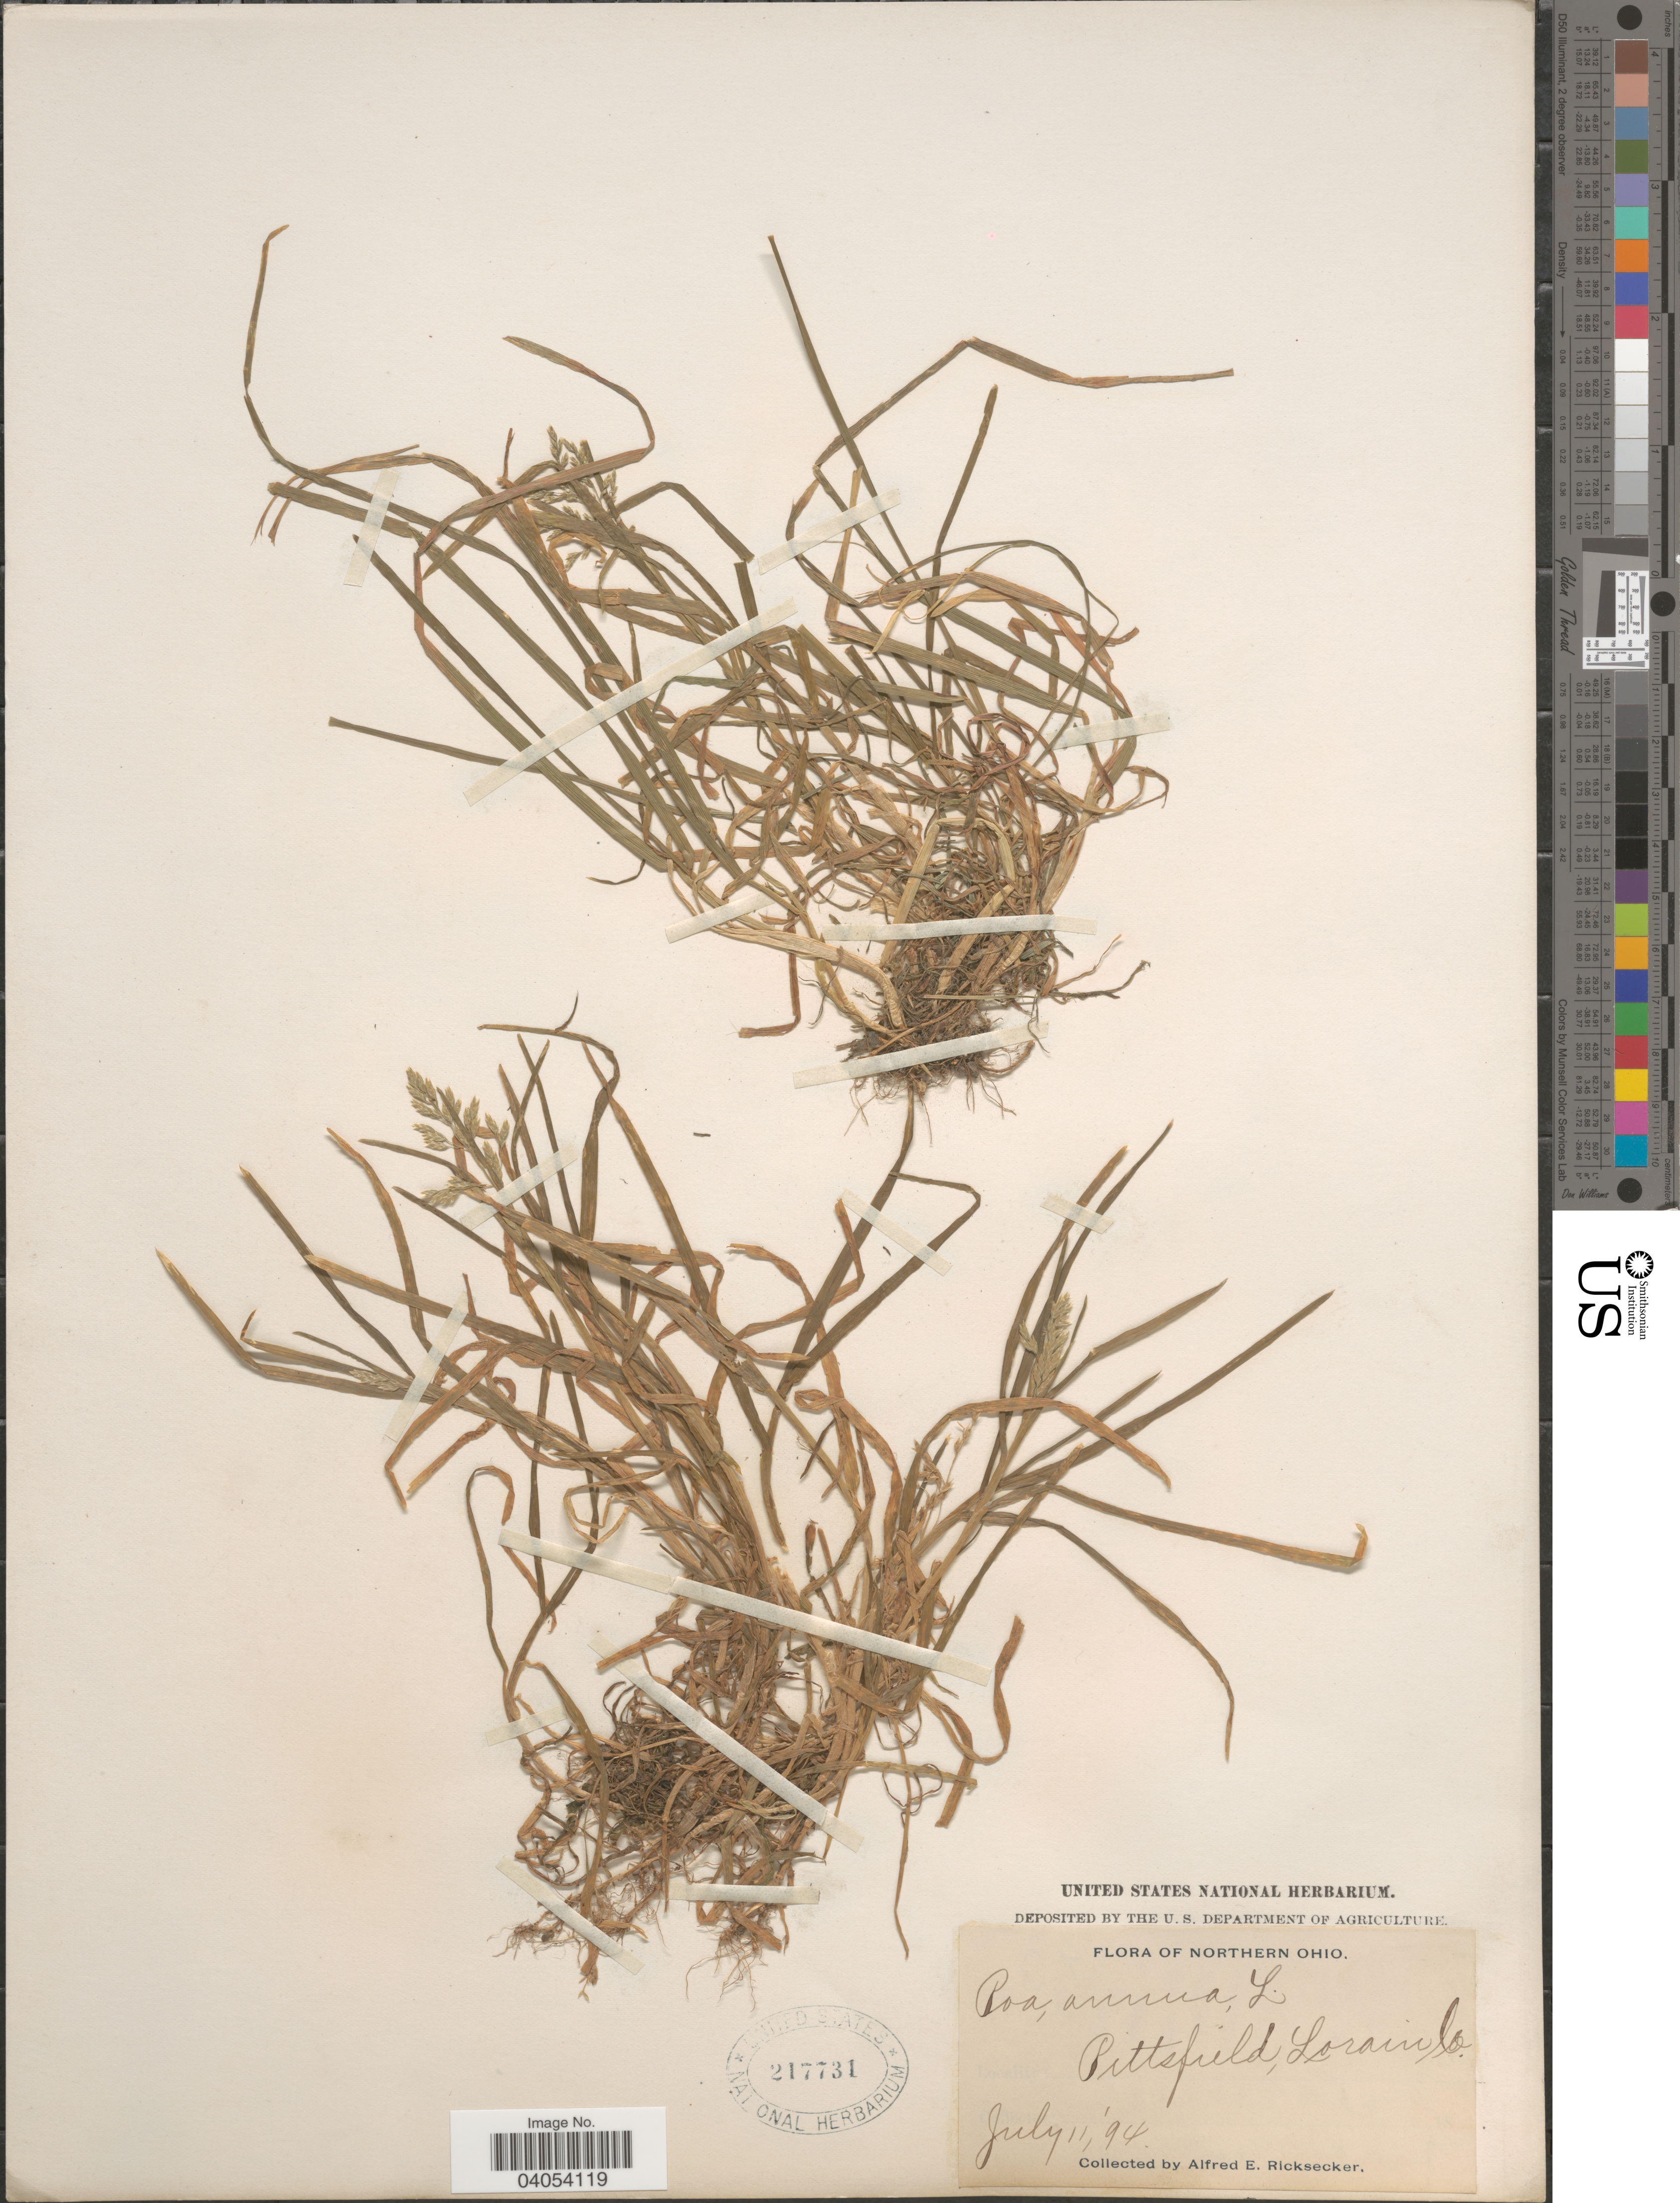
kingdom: Plantae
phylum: Tracheophyta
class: Liliopsida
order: Poales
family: Poaceae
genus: Poa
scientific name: Poa annua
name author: L.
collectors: A. E. Ricksecker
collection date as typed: Transcribed d/m/y: 11/7/94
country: United States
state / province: Ohio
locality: Northern Ohio. Pittsfield, Lorain Co.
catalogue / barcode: US 217731